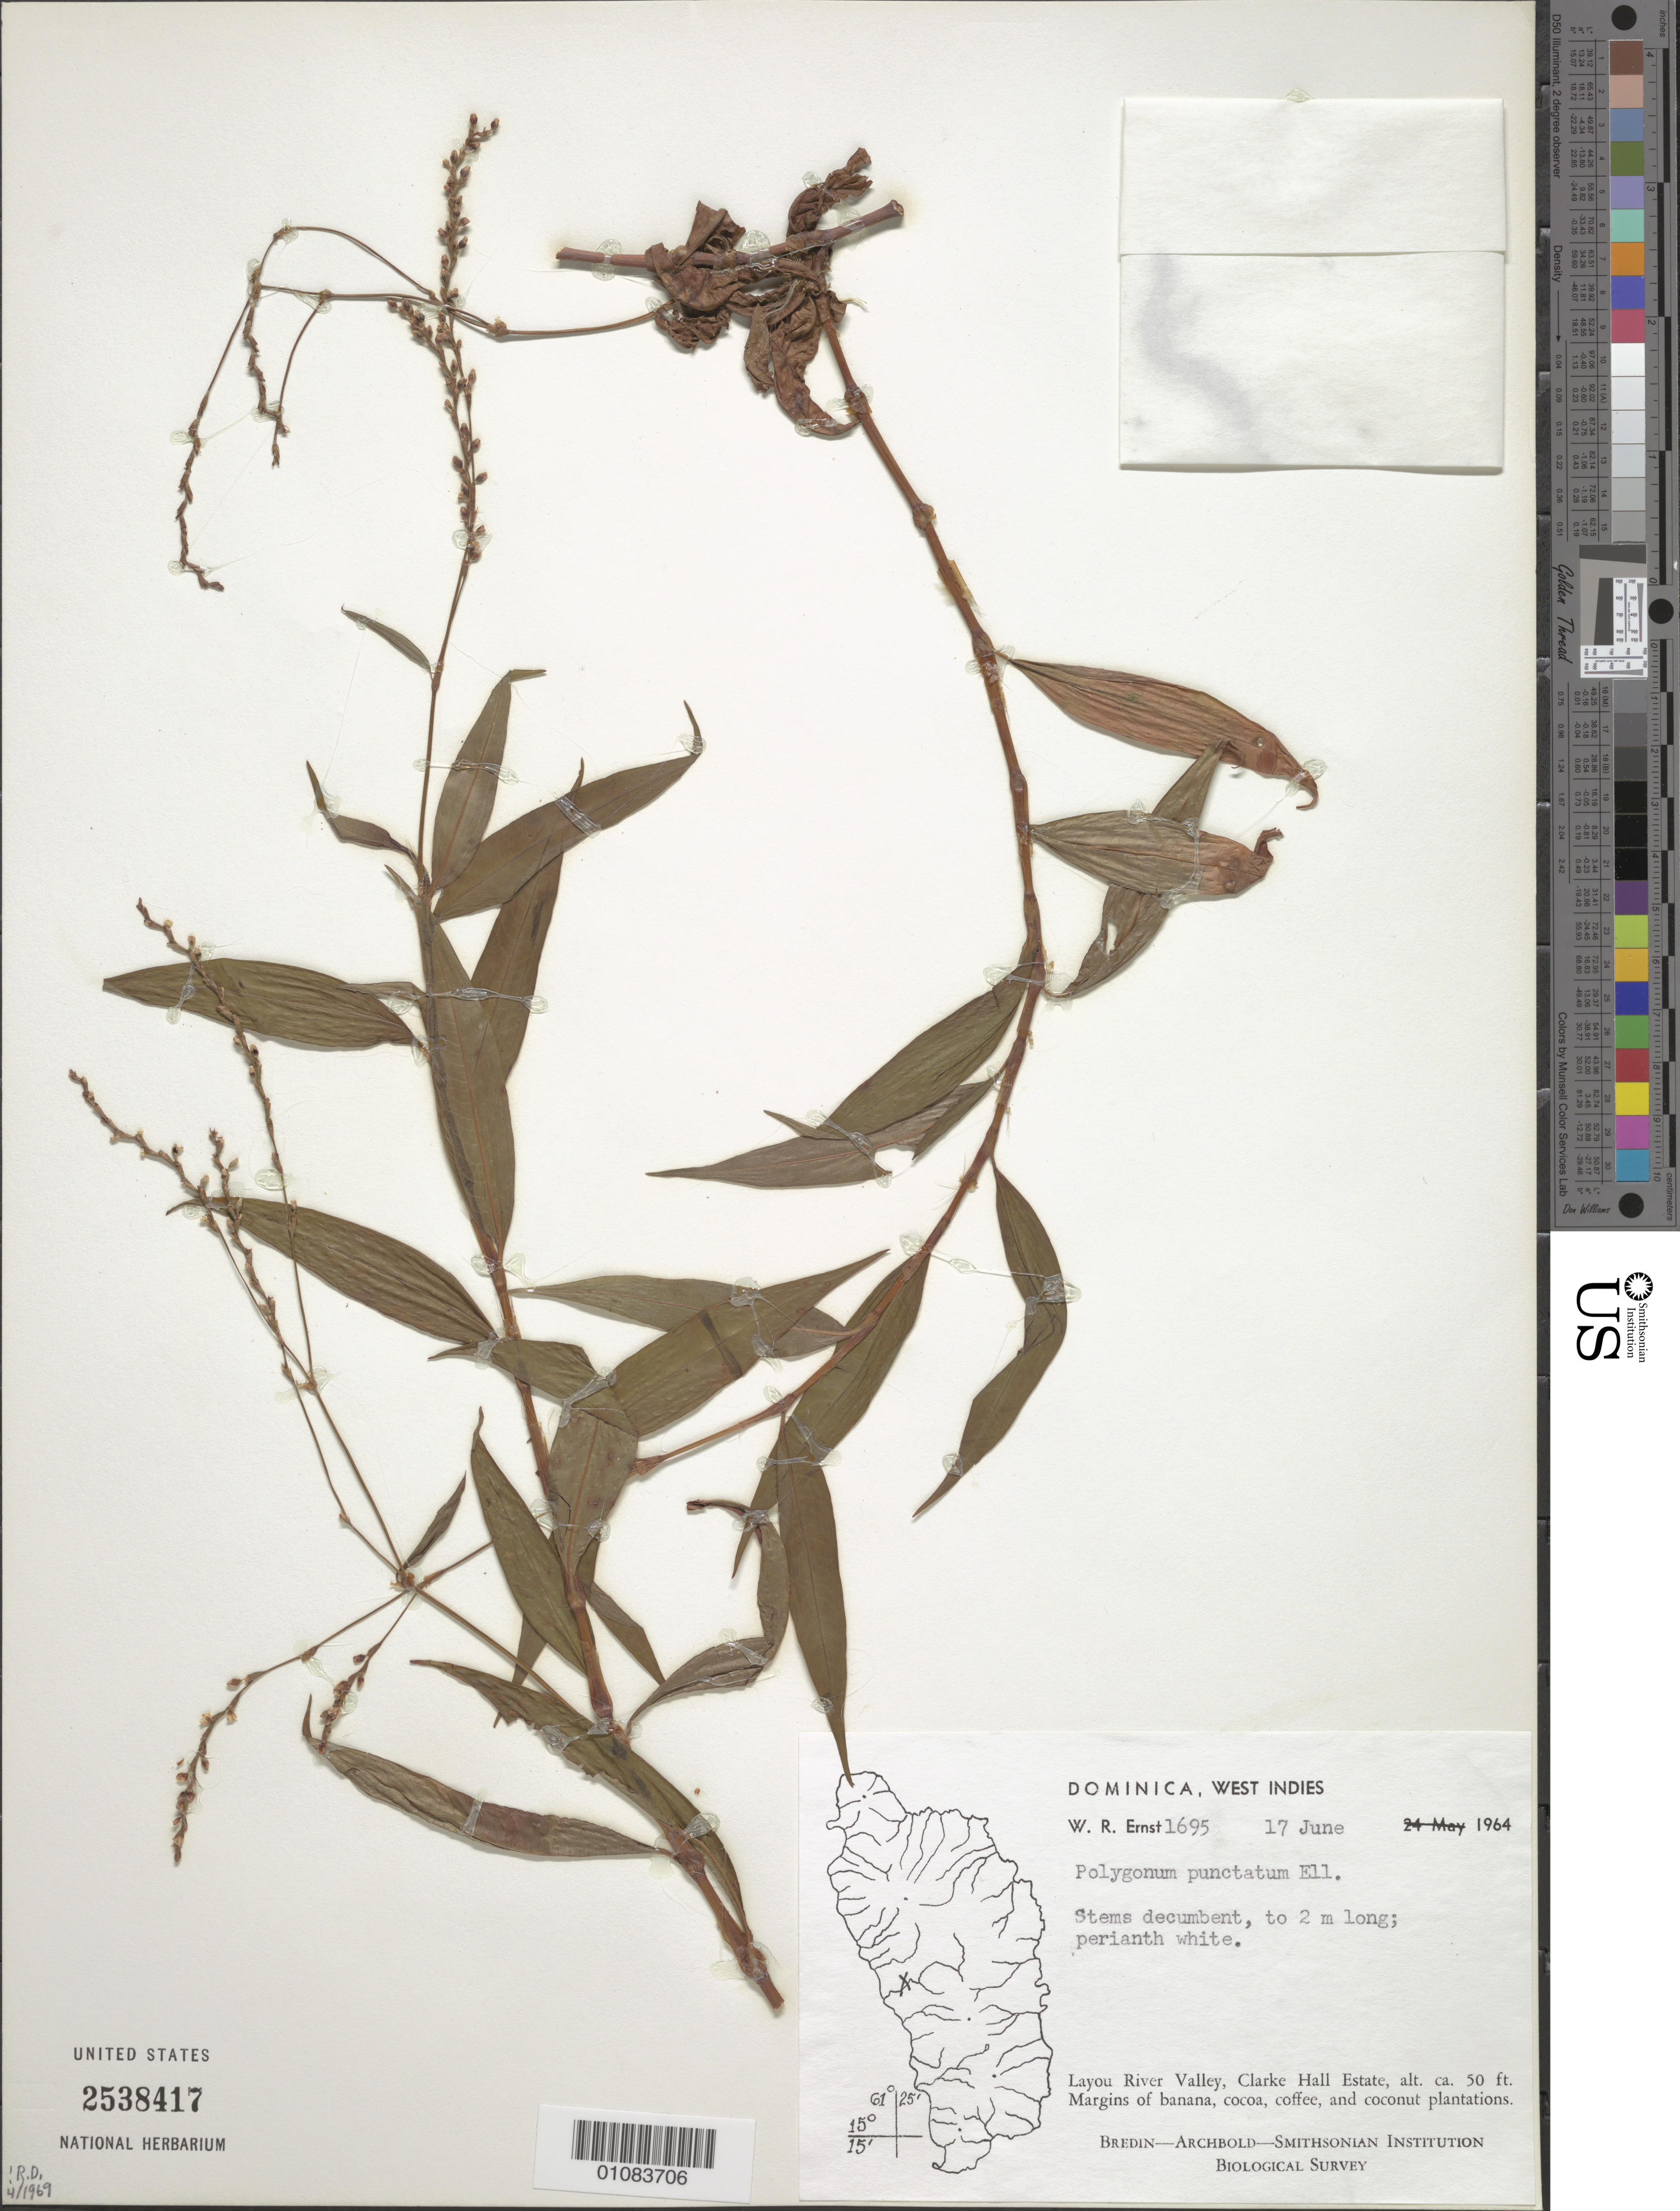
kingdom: Plantae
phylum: Tracheophyta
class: Magnoliopsida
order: Caryophyllales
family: Polygonaceae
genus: Polygonum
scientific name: Polygonum punctatum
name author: Elliott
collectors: W. R. Ernst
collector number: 1695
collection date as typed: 17 Jun 1964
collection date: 1964-06-17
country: Dominica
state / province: St. Joseph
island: Dominica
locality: Layou River Valley, Clarke Hall Estate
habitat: Margins of banana, cocoa, coffee, and coconut plantations.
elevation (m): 15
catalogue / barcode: US 2538417